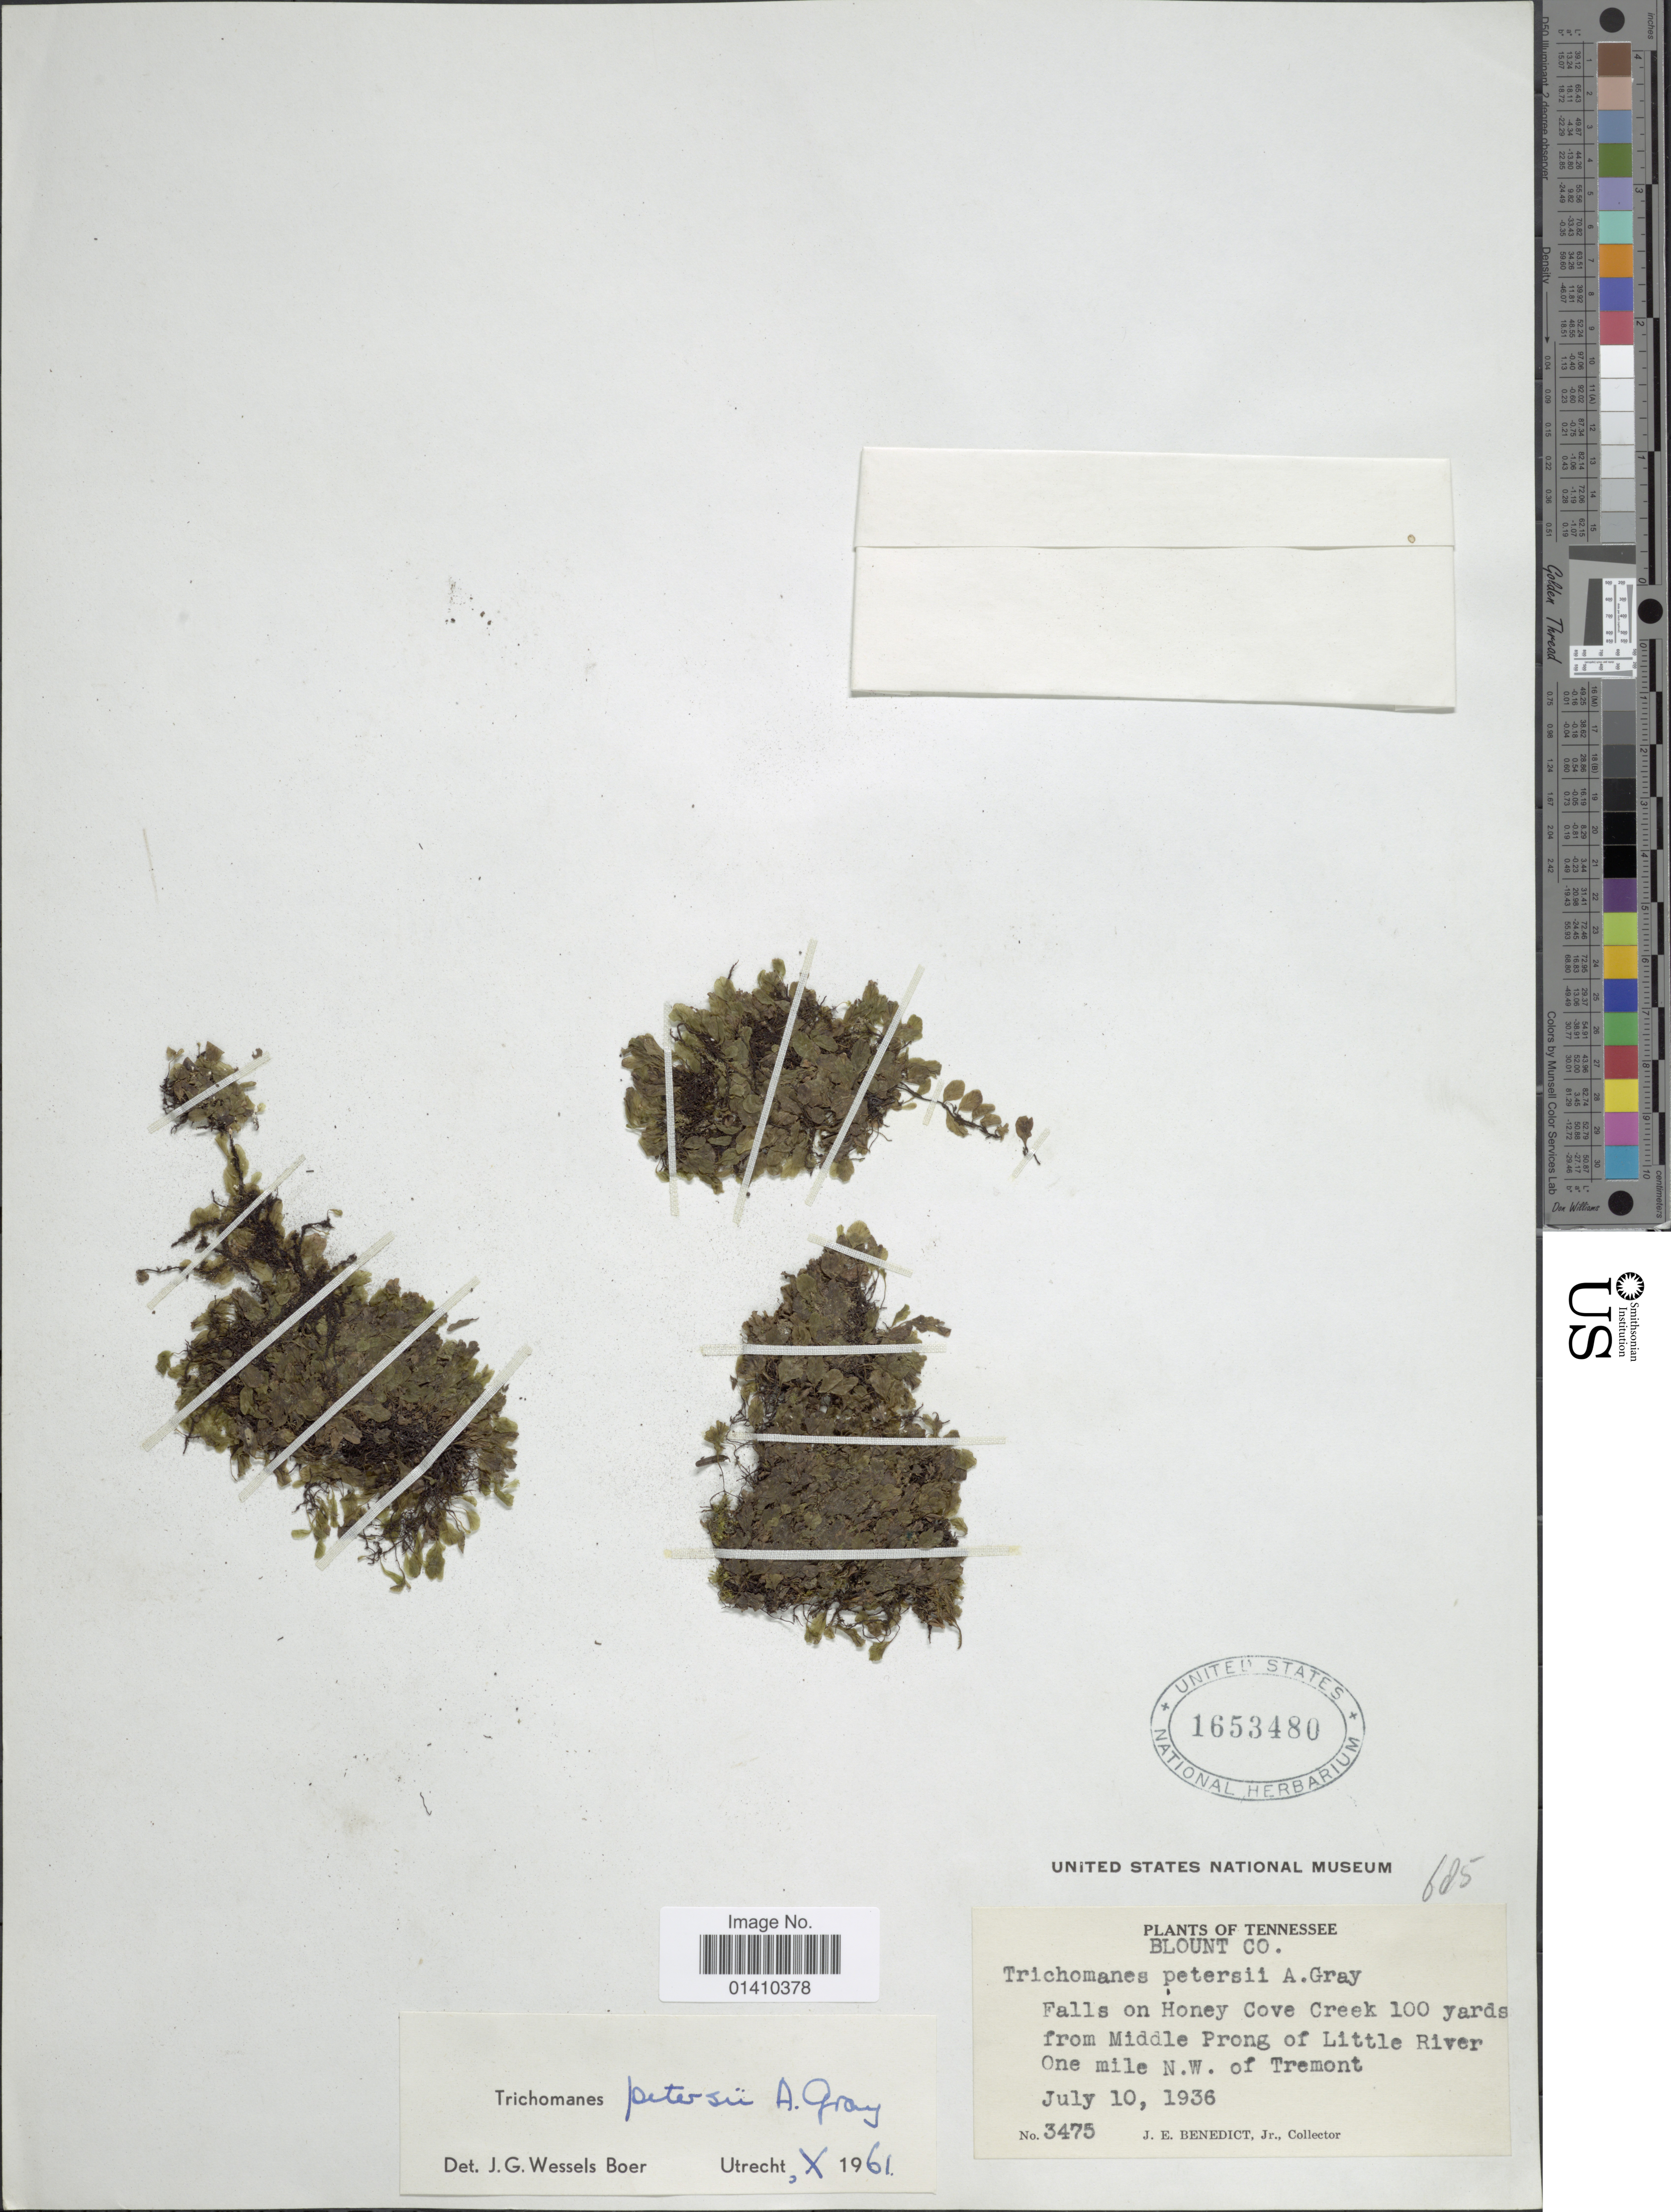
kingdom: Plantae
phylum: Tracheophyta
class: Polypodiopsida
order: Hymenophyllales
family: Hymenophyllaceae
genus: Didymoglossum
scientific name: Didymoglossum petersii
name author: (A. Gray) Copel.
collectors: J. Benedict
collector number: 3475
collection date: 1936-07-10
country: United States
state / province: Tennessee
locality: Blount Co., Falls on Honey Cove Creek 100 yards from Middle Prong of Little River. One mile N.W. Of Tremont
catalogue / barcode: US 1653480